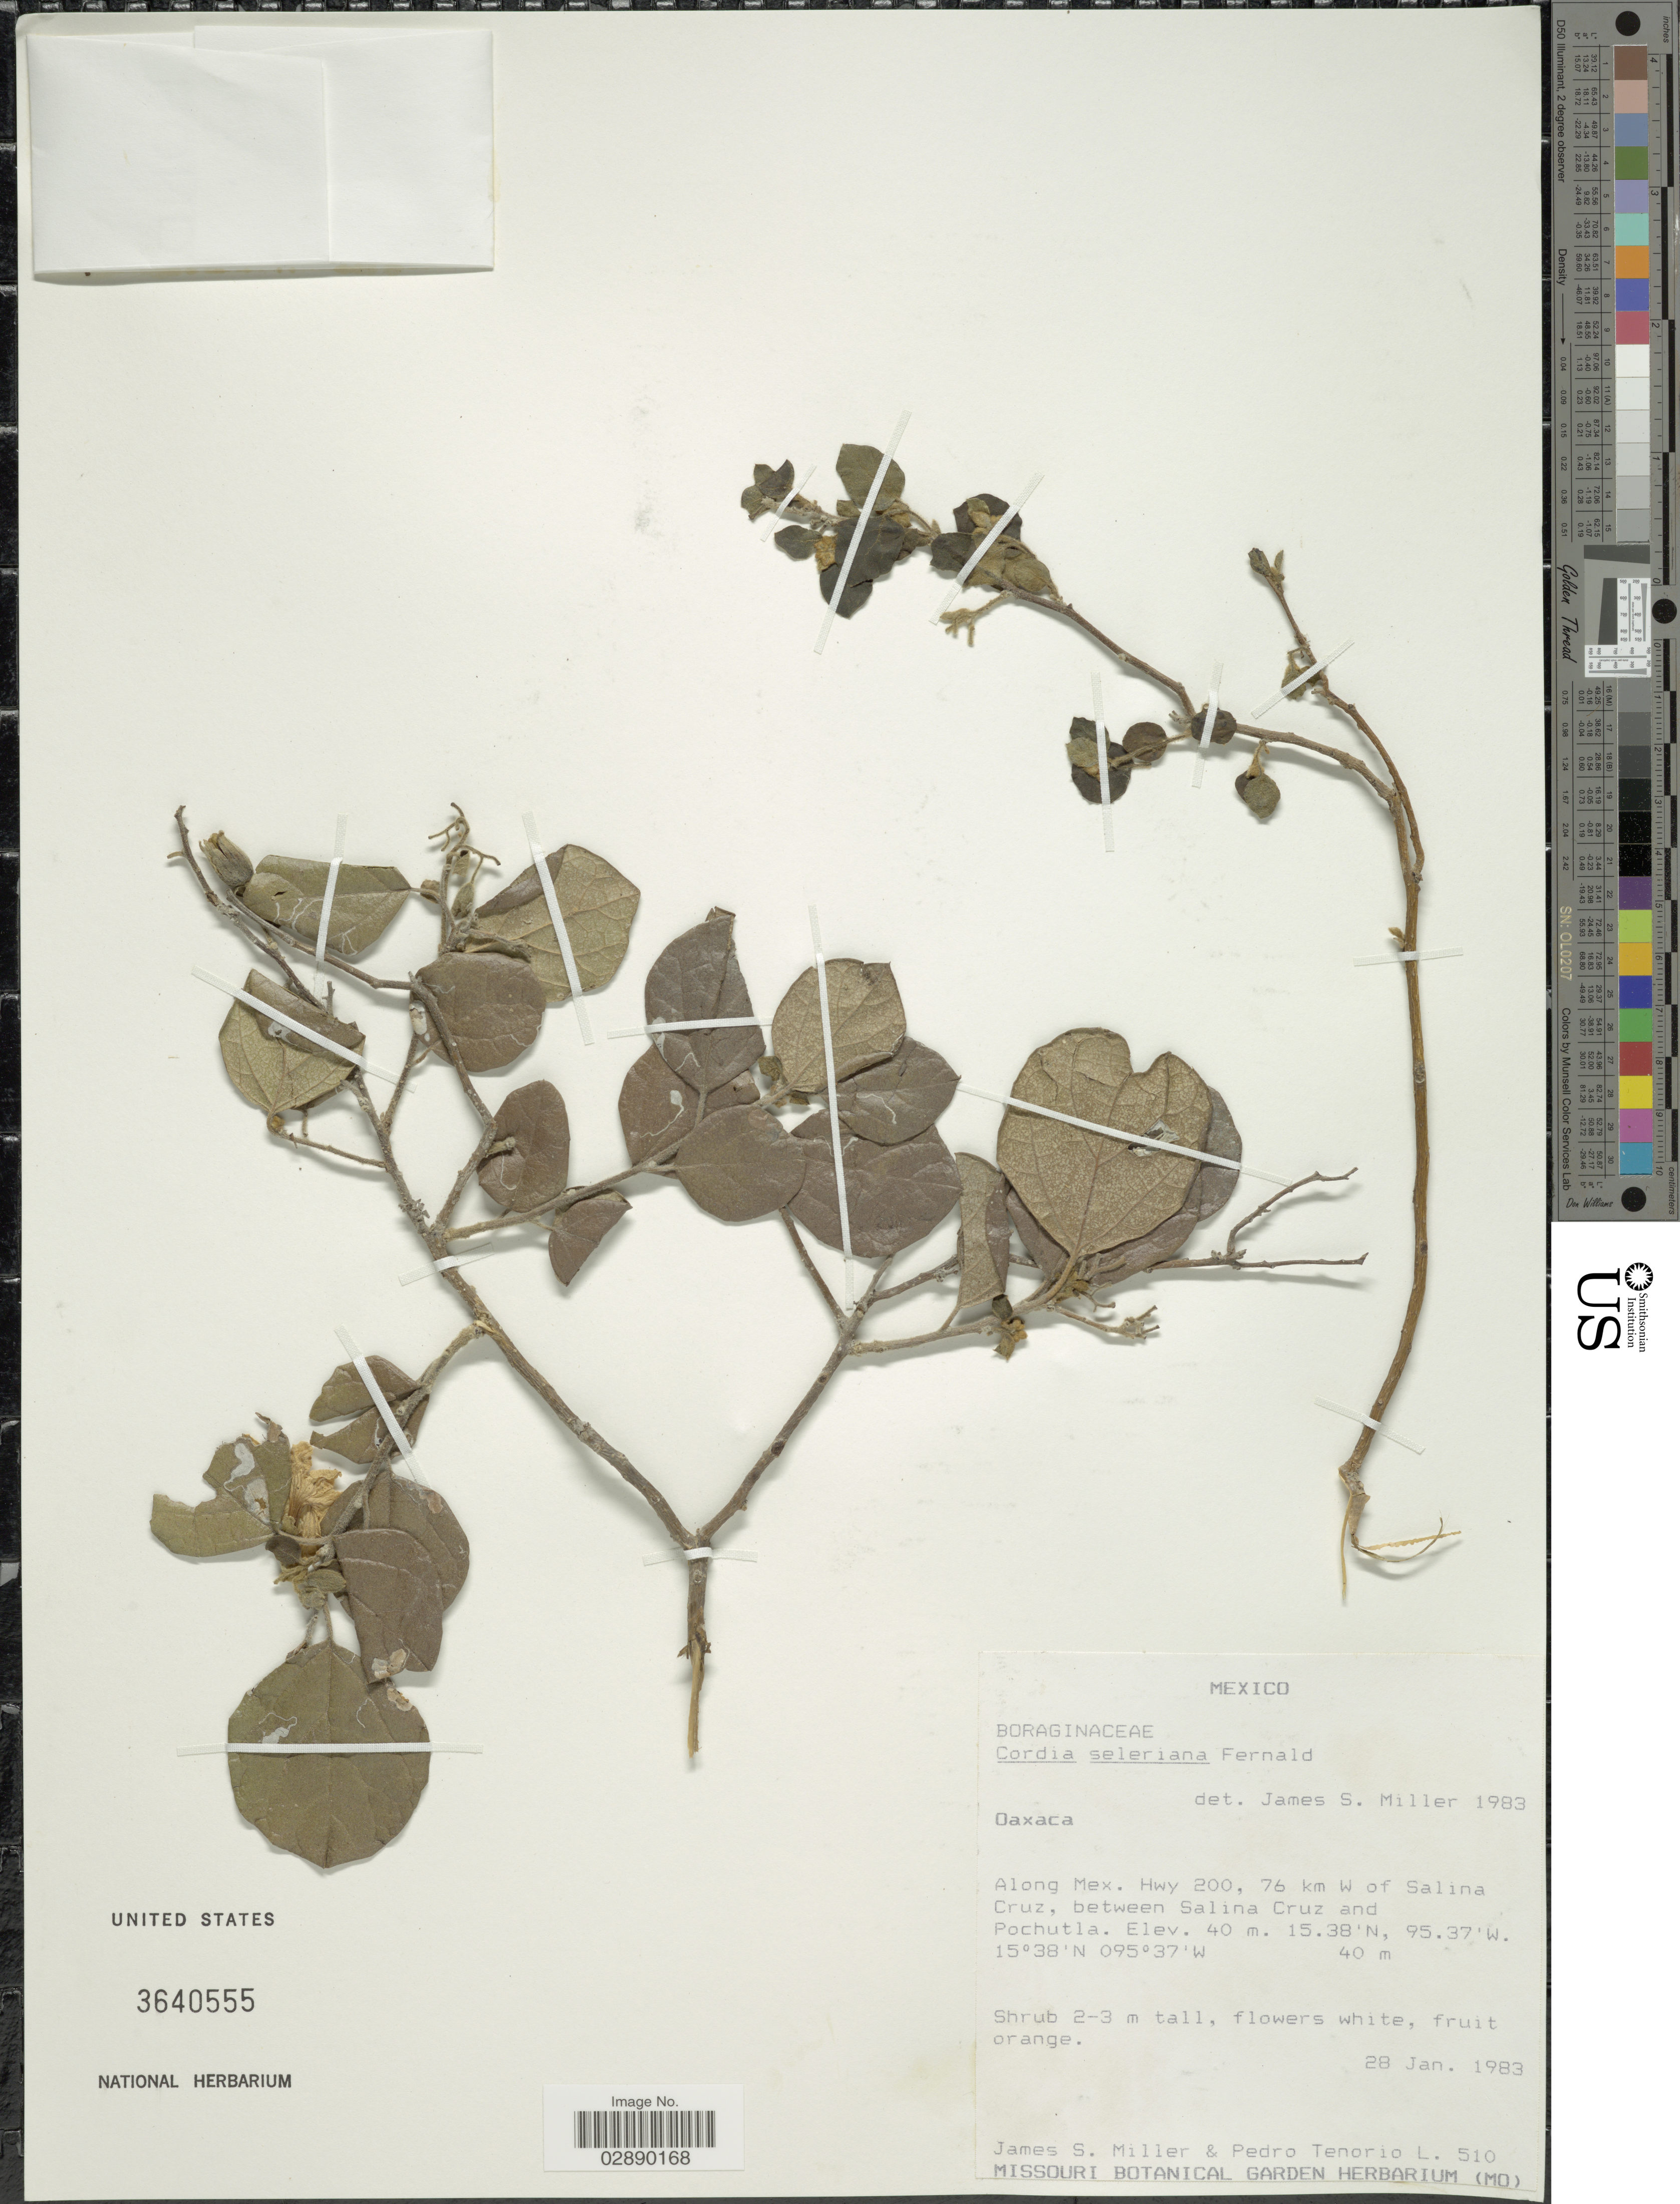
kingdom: Plantae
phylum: Tracheophyta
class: Magnoliopsida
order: Boraginales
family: Cordiaceae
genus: Cordia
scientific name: Cordia seleriana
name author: Fernald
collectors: J. S. Miller & P. Tenorio L.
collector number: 510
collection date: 1983-01-28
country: Mexico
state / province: Oaxaca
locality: Along Mex. Hwy 200, 76 km W of Salina Cruz, between Salina Cruz and Pochutla.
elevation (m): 40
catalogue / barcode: US 3640555